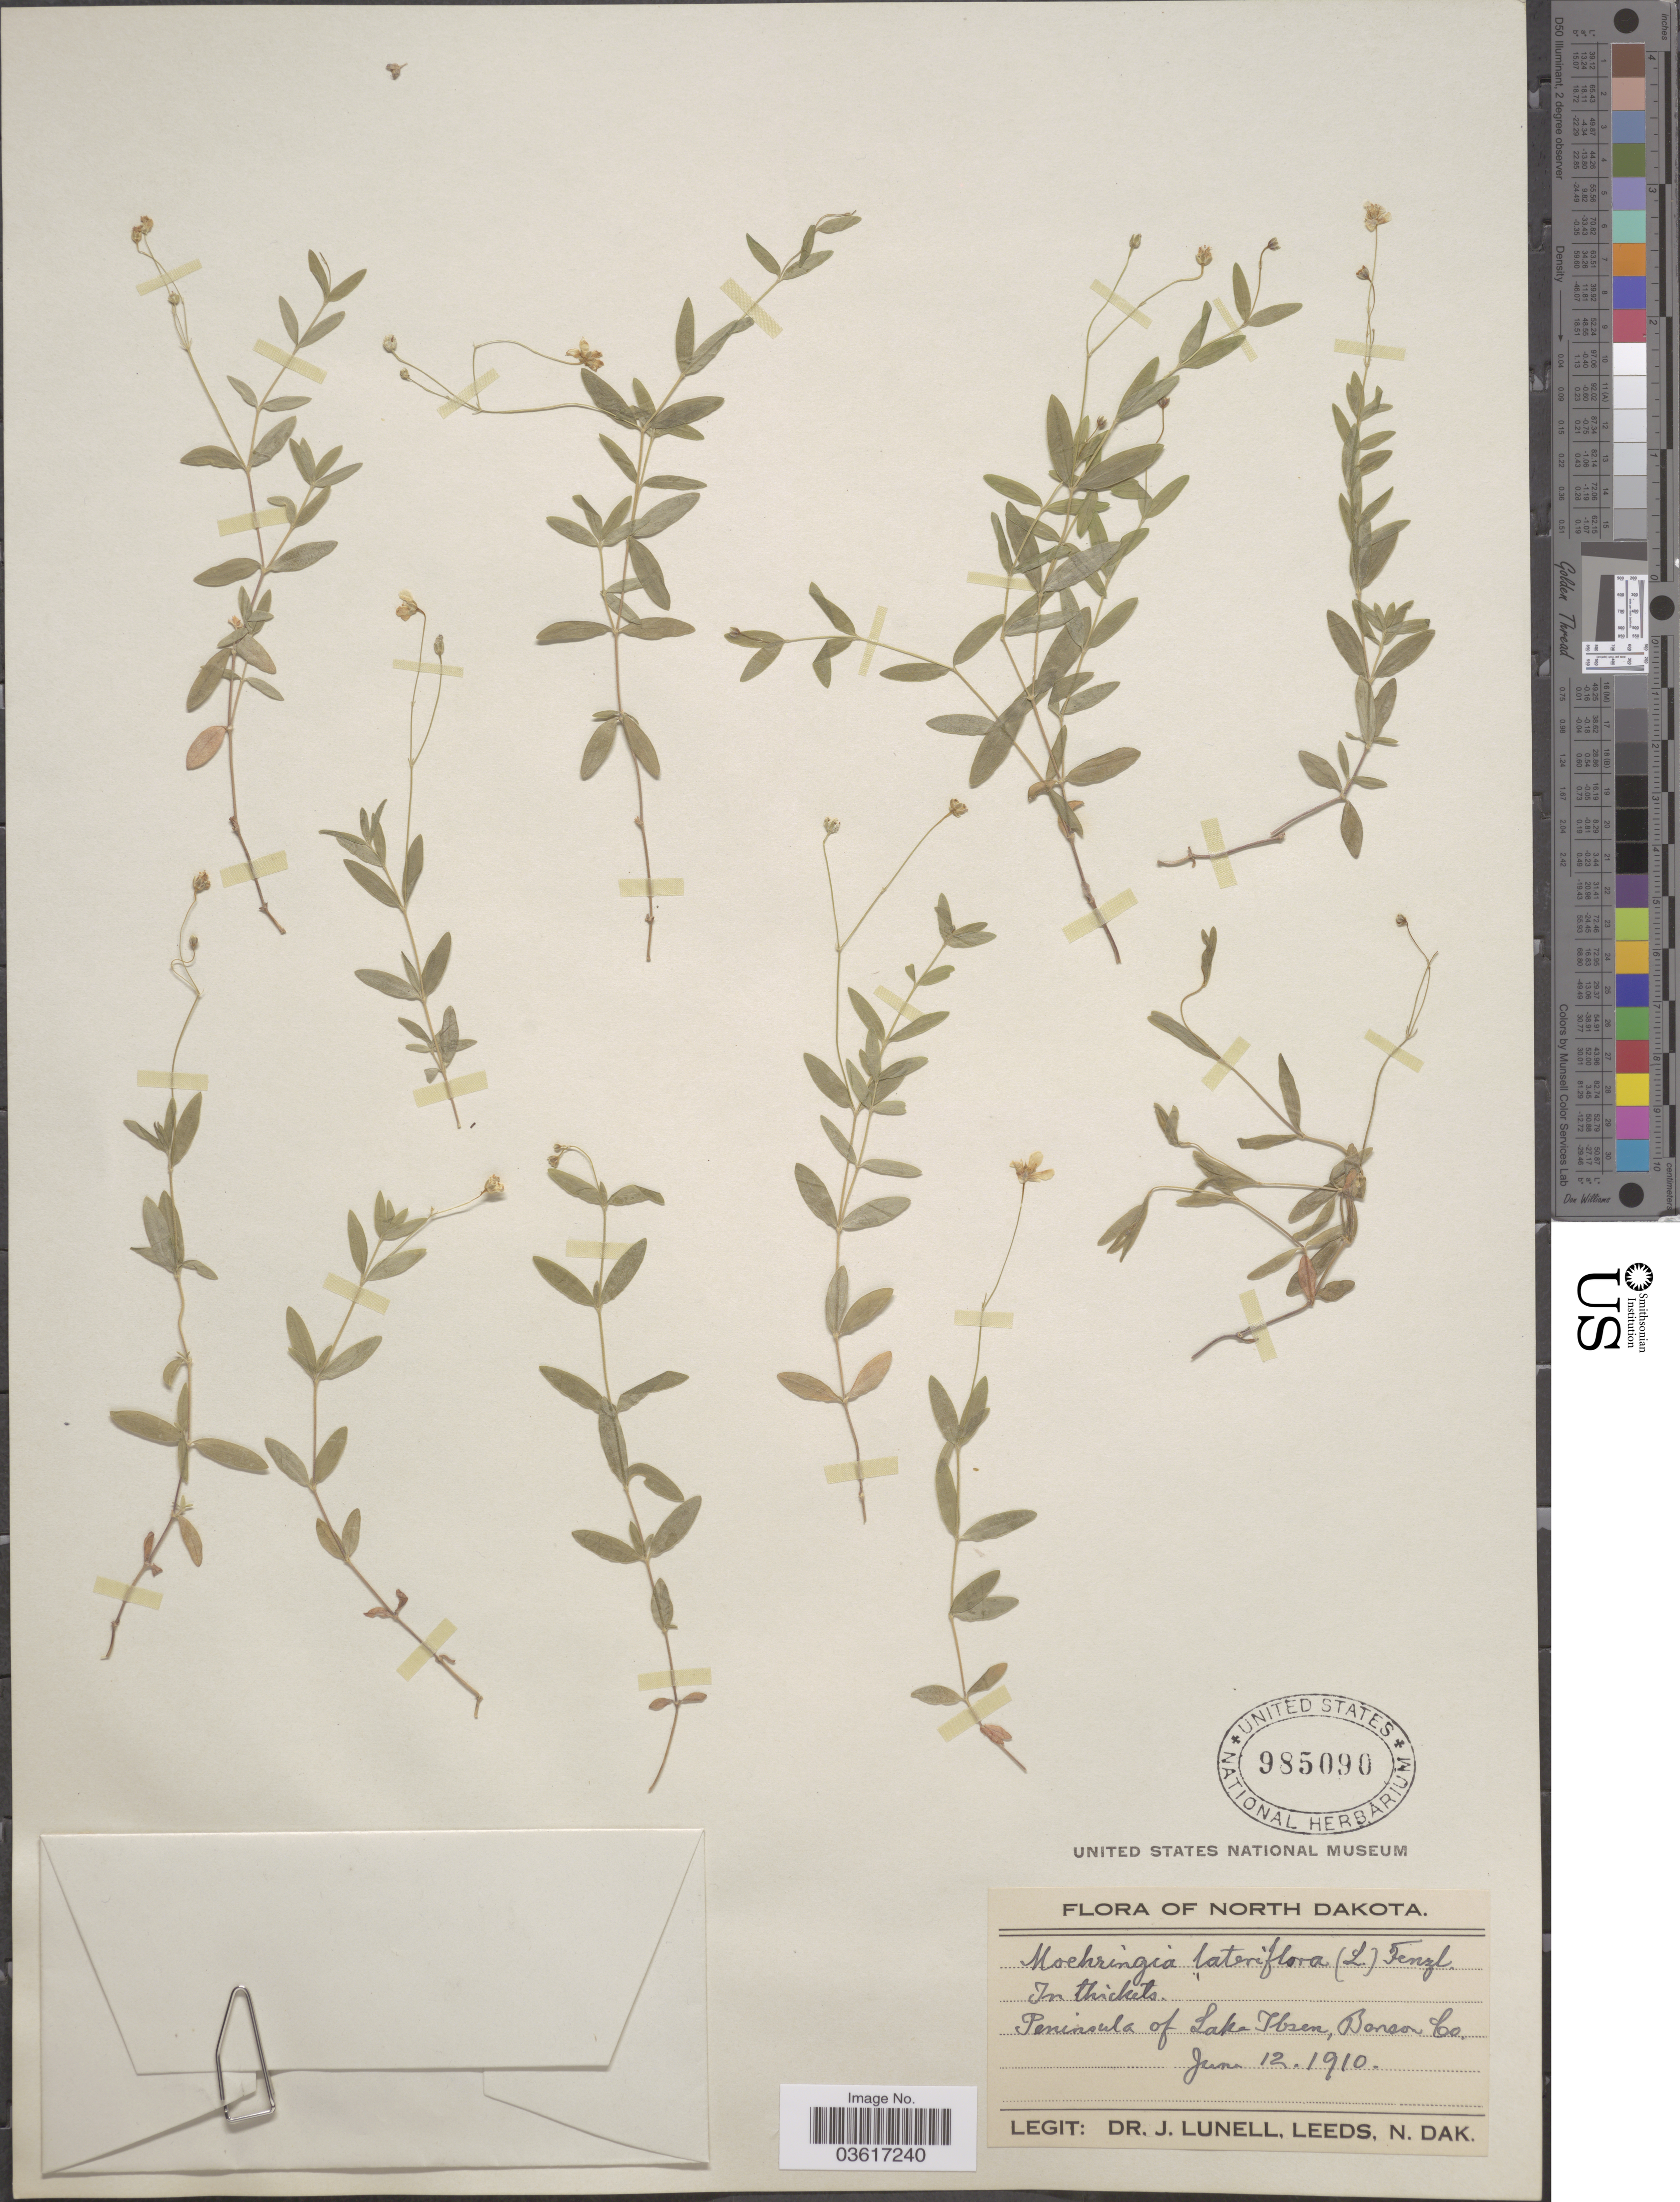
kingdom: Plantae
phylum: Tracheophyta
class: Magnoliopsida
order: Caryophyllales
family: Caryophyllaceae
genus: Moehringia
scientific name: Moehringia lateriflora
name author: (L.) Fenzl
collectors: J. Lunell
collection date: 1910-06-12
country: United States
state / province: North Dakota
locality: Peninsula of Lake Ibsen, Benson Co.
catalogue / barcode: US 985090